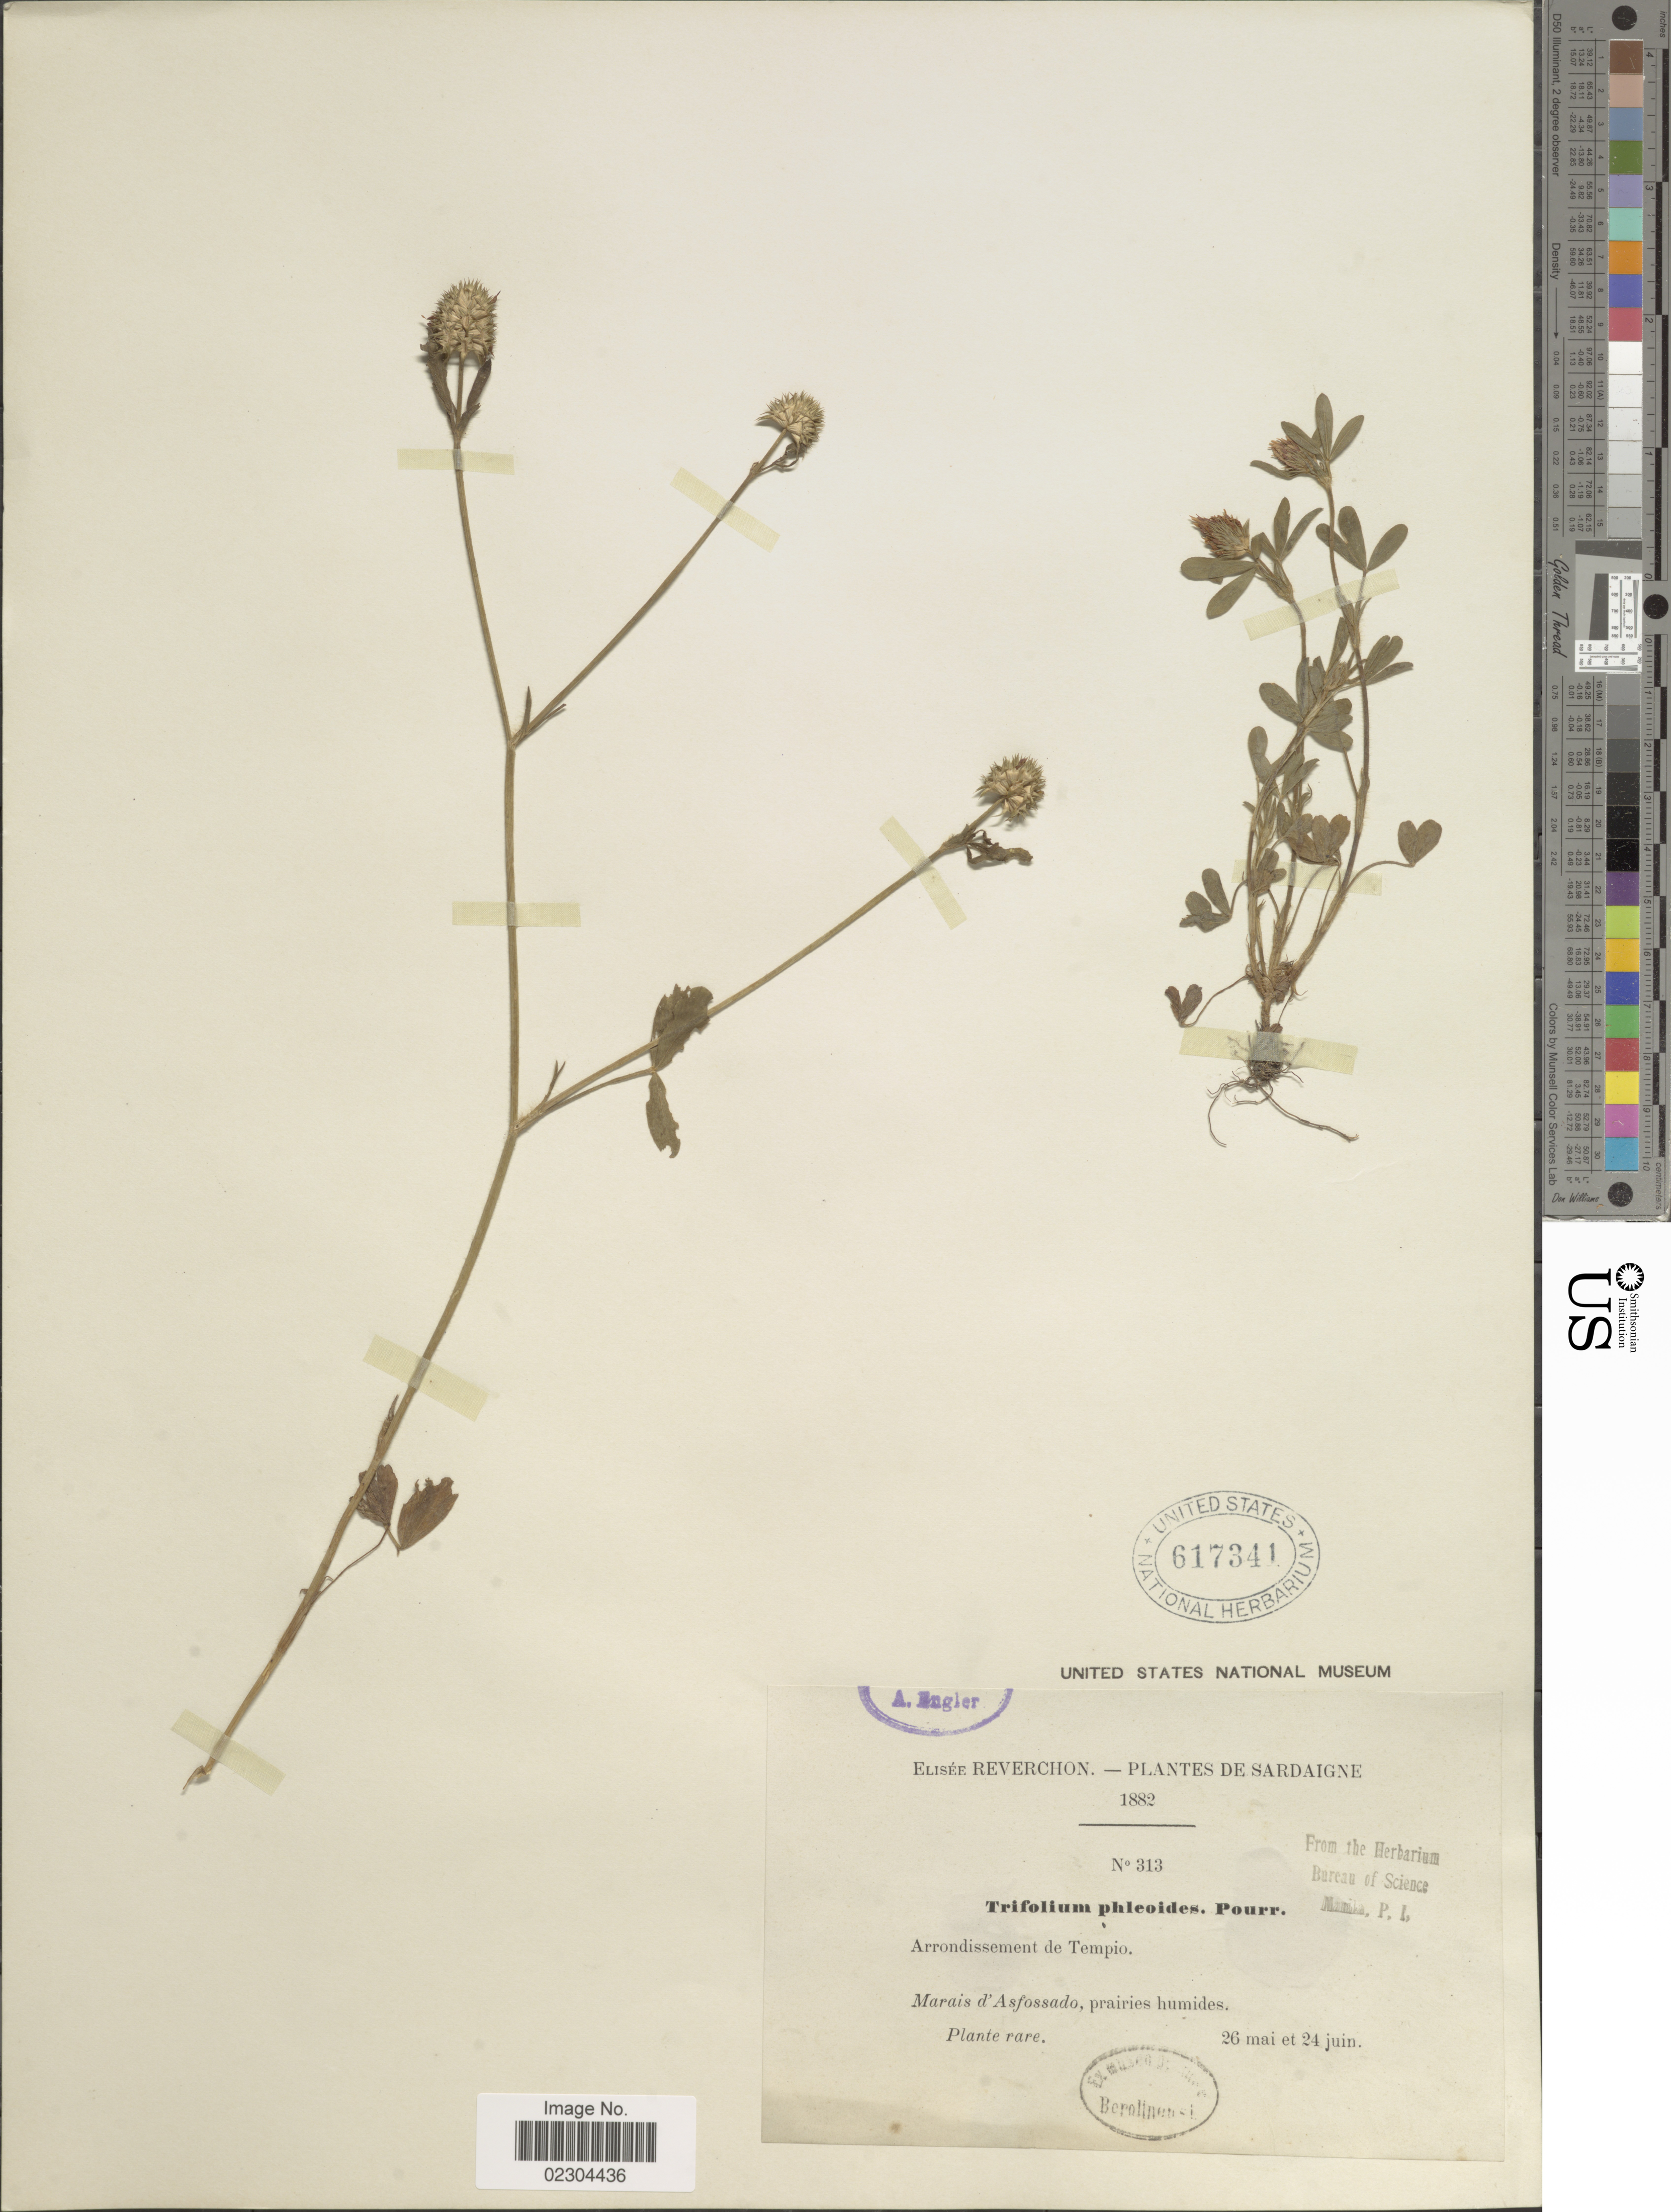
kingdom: Plantae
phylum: Tracheophyta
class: Magnoliopsida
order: Fabales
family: Fabaceae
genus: Trifolium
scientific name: Trifolium phleoides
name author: Willd.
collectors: E. Reverchon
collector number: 313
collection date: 1882-05-26/1882-06-24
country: Italy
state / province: Sardegna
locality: Sardaigne, Marais d'Asfossado, Arrondissement de Tempio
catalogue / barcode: US 617341